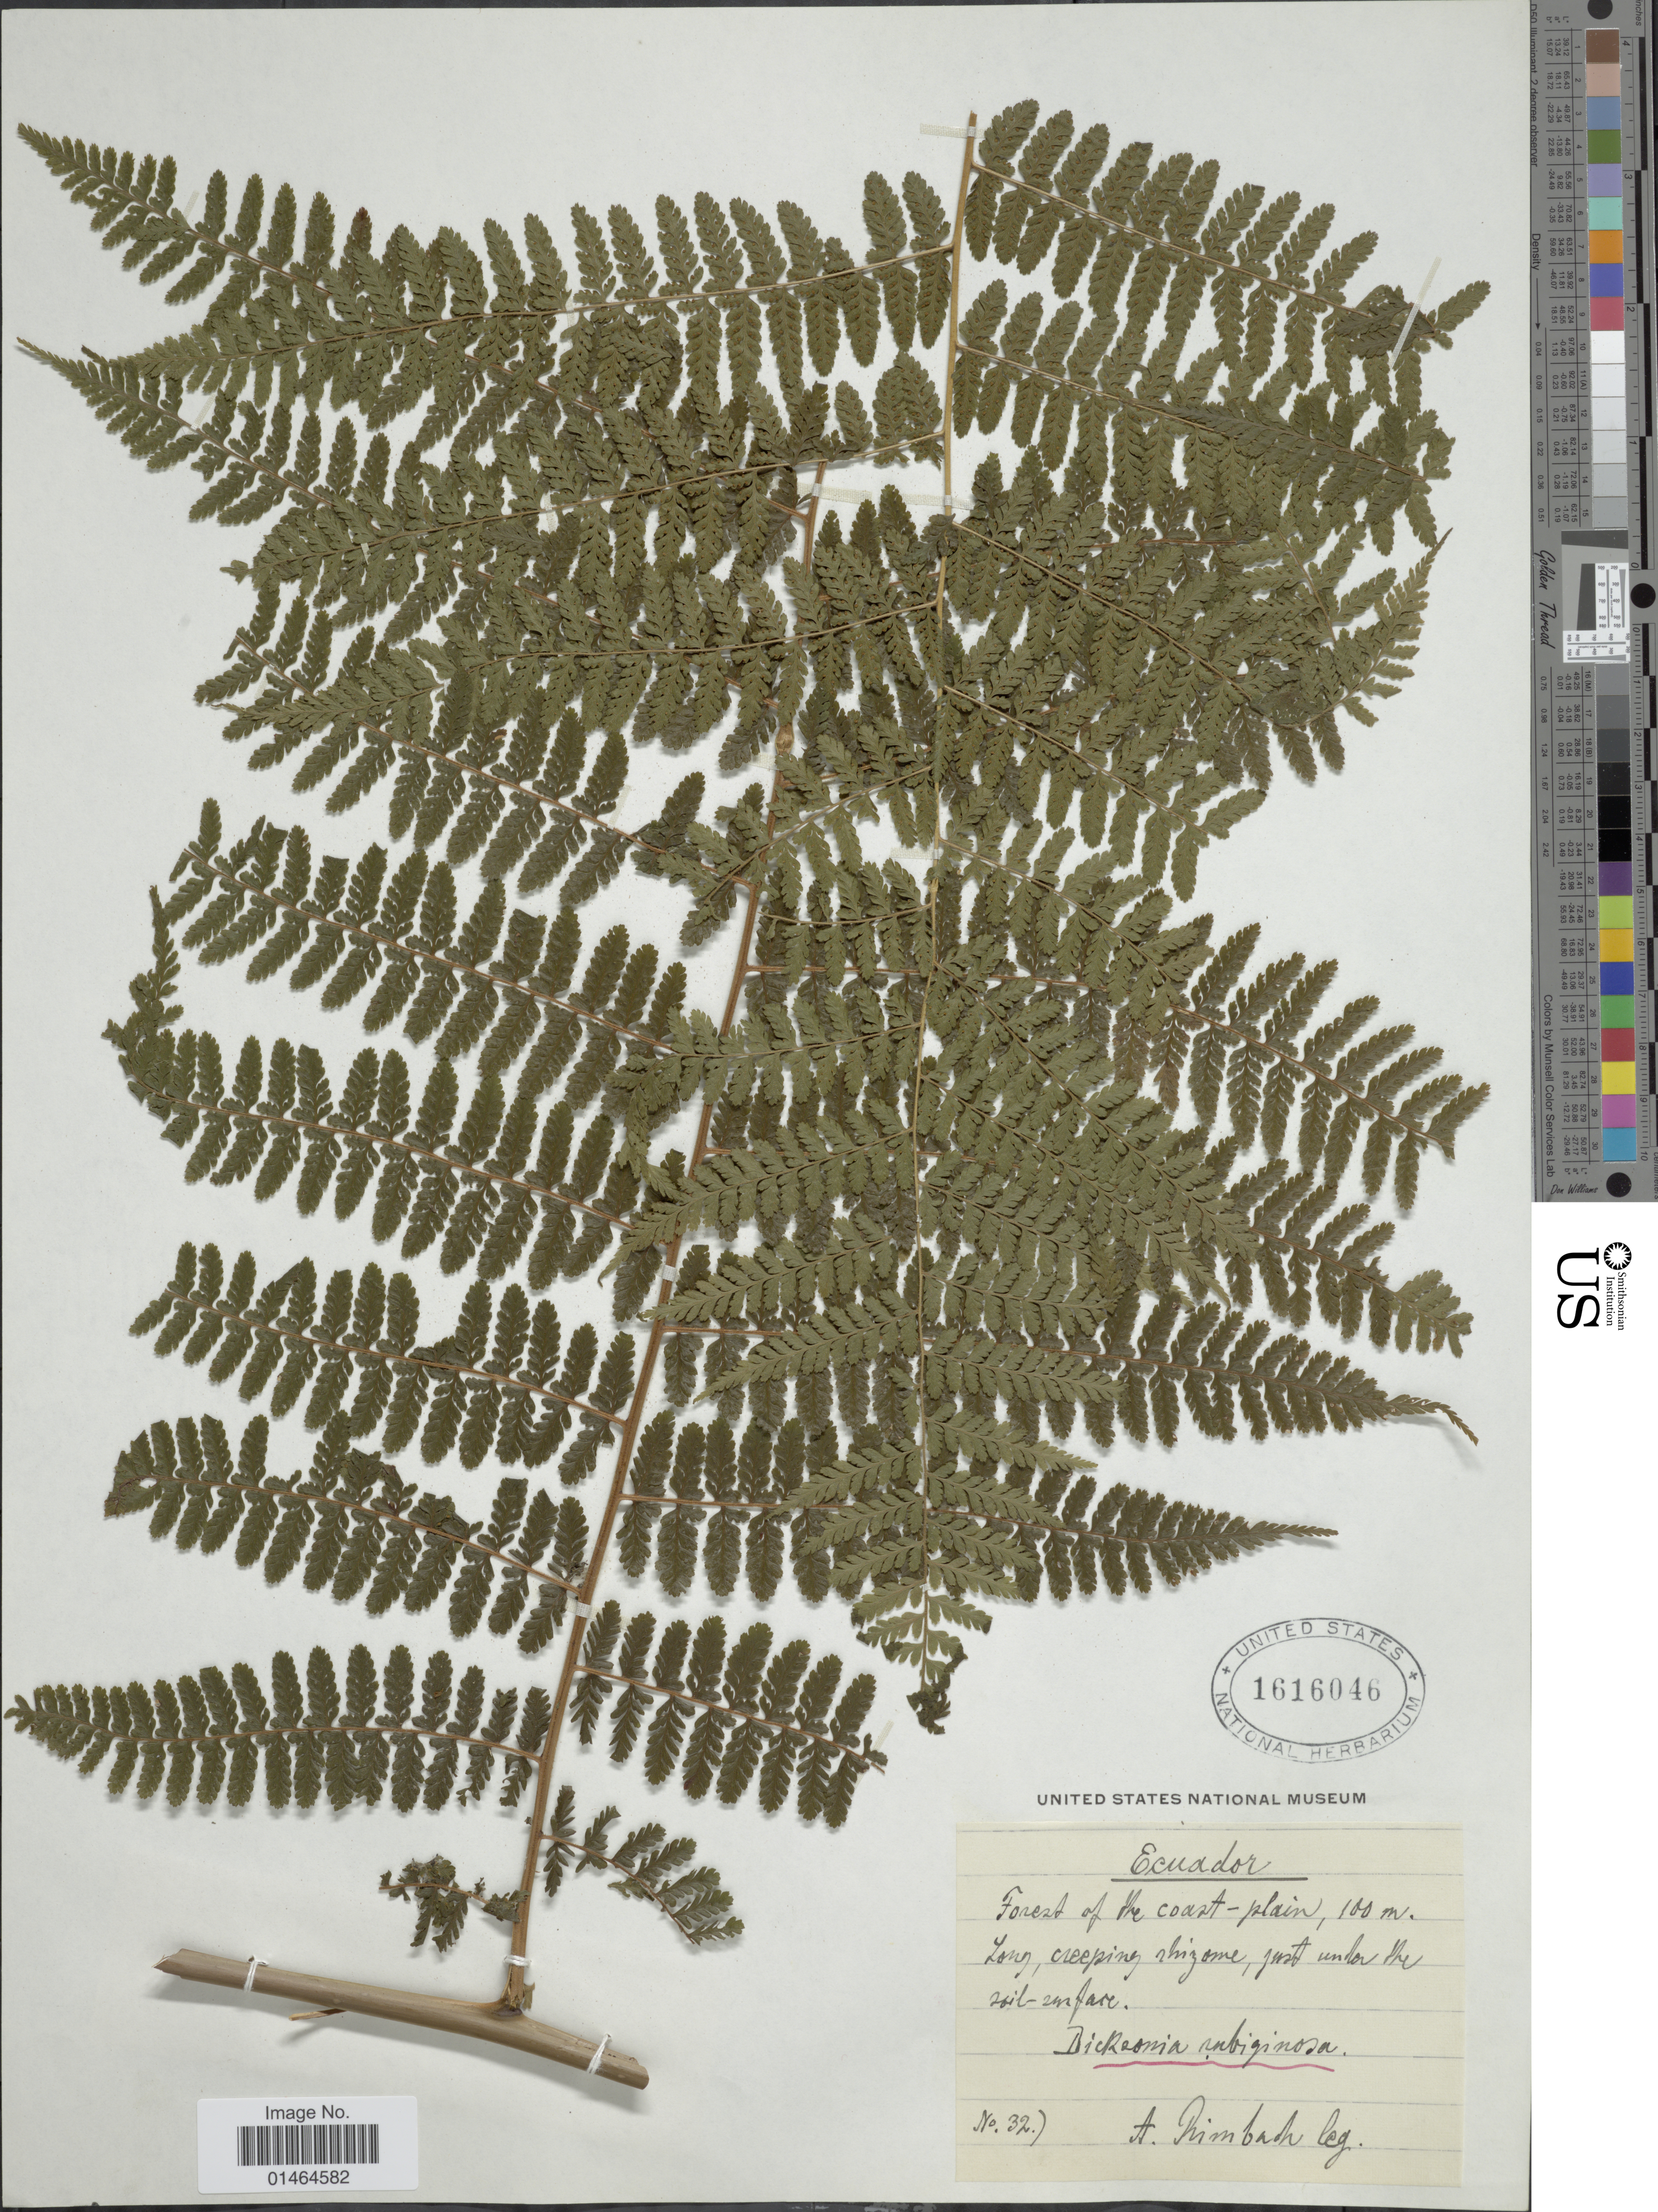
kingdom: Plantae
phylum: Tracheophyta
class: Polypodiopsida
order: Polypodiales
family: Dennstaedtiaceae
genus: Dennstaedtia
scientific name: Dennstaedtia cicutaria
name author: (Sw.) T. Moore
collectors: A. Rimbach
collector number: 327*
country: Ecuador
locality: Forest of the coast-plain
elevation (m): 100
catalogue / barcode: US 1616046